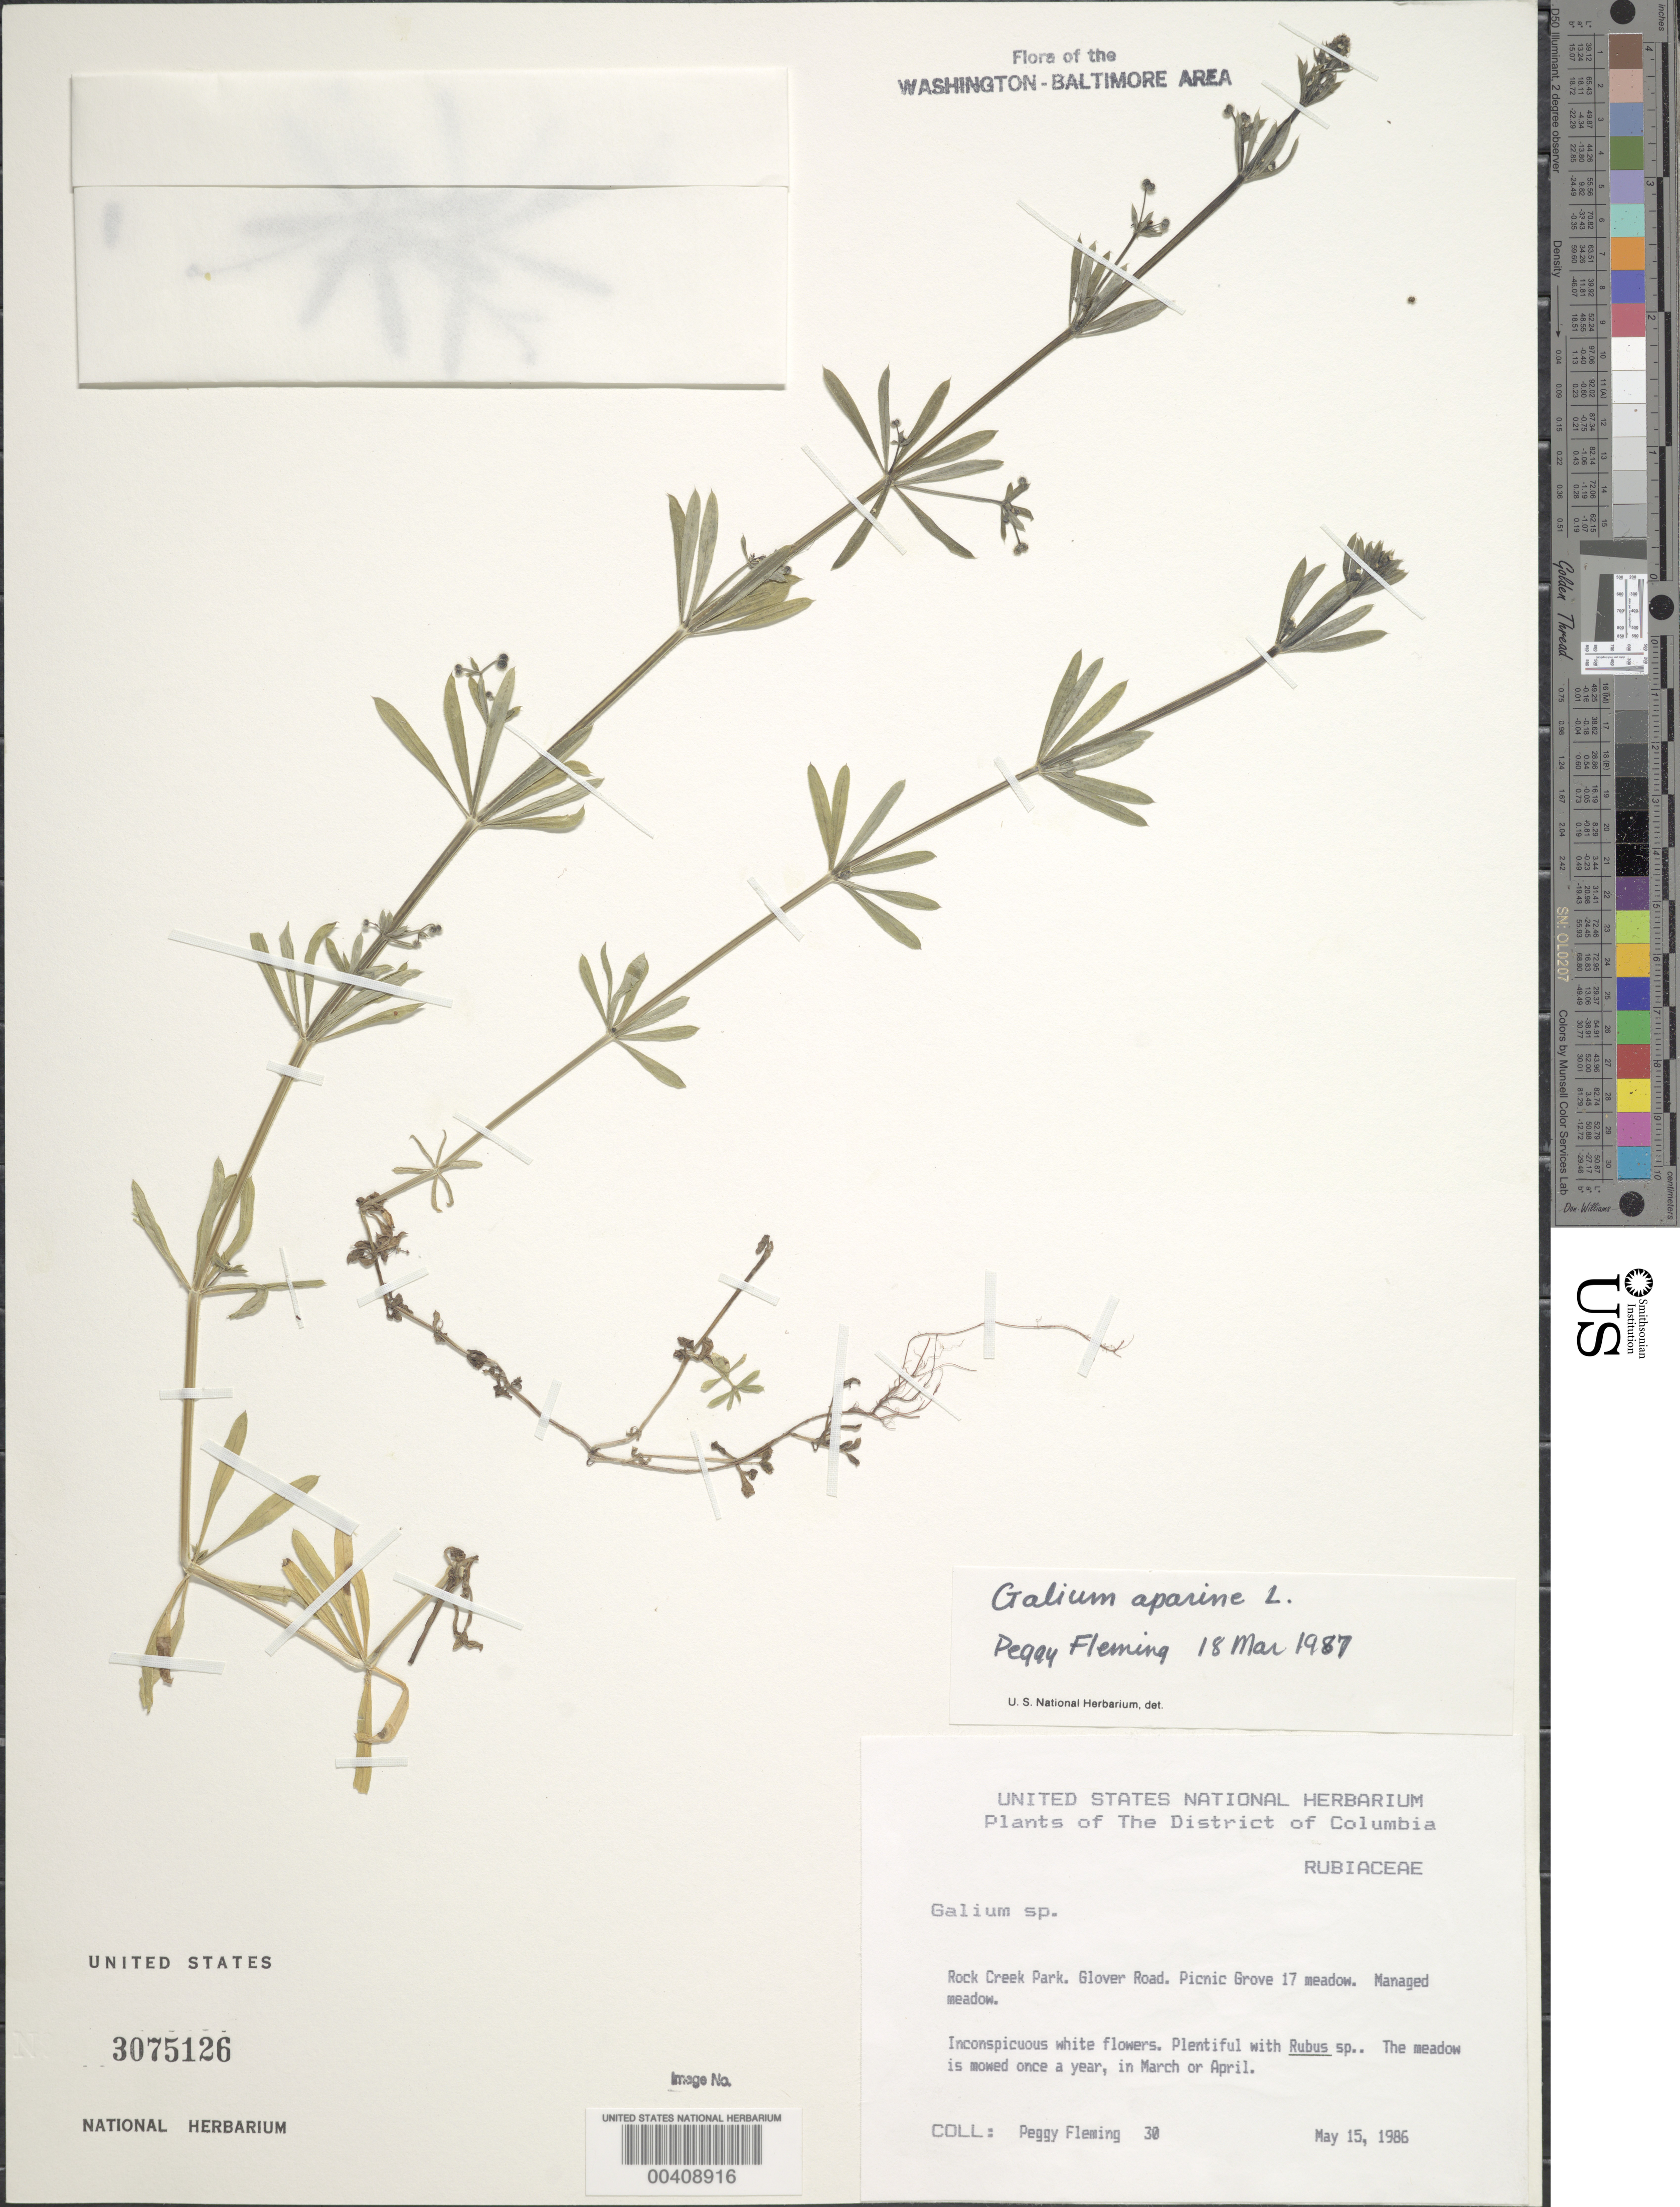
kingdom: Plantae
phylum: Tracheophyta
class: Magnoliopsida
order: Gentianales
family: Rubiaceae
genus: Galium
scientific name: Galium aparine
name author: L.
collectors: P. Fleming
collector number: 30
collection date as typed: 15 May 1986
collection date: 1986-05-15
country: United States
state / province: District of Columbia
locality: Rock Creek Park, Glover Road Rock Creek Park and Vicinity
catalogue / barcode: US 3075126